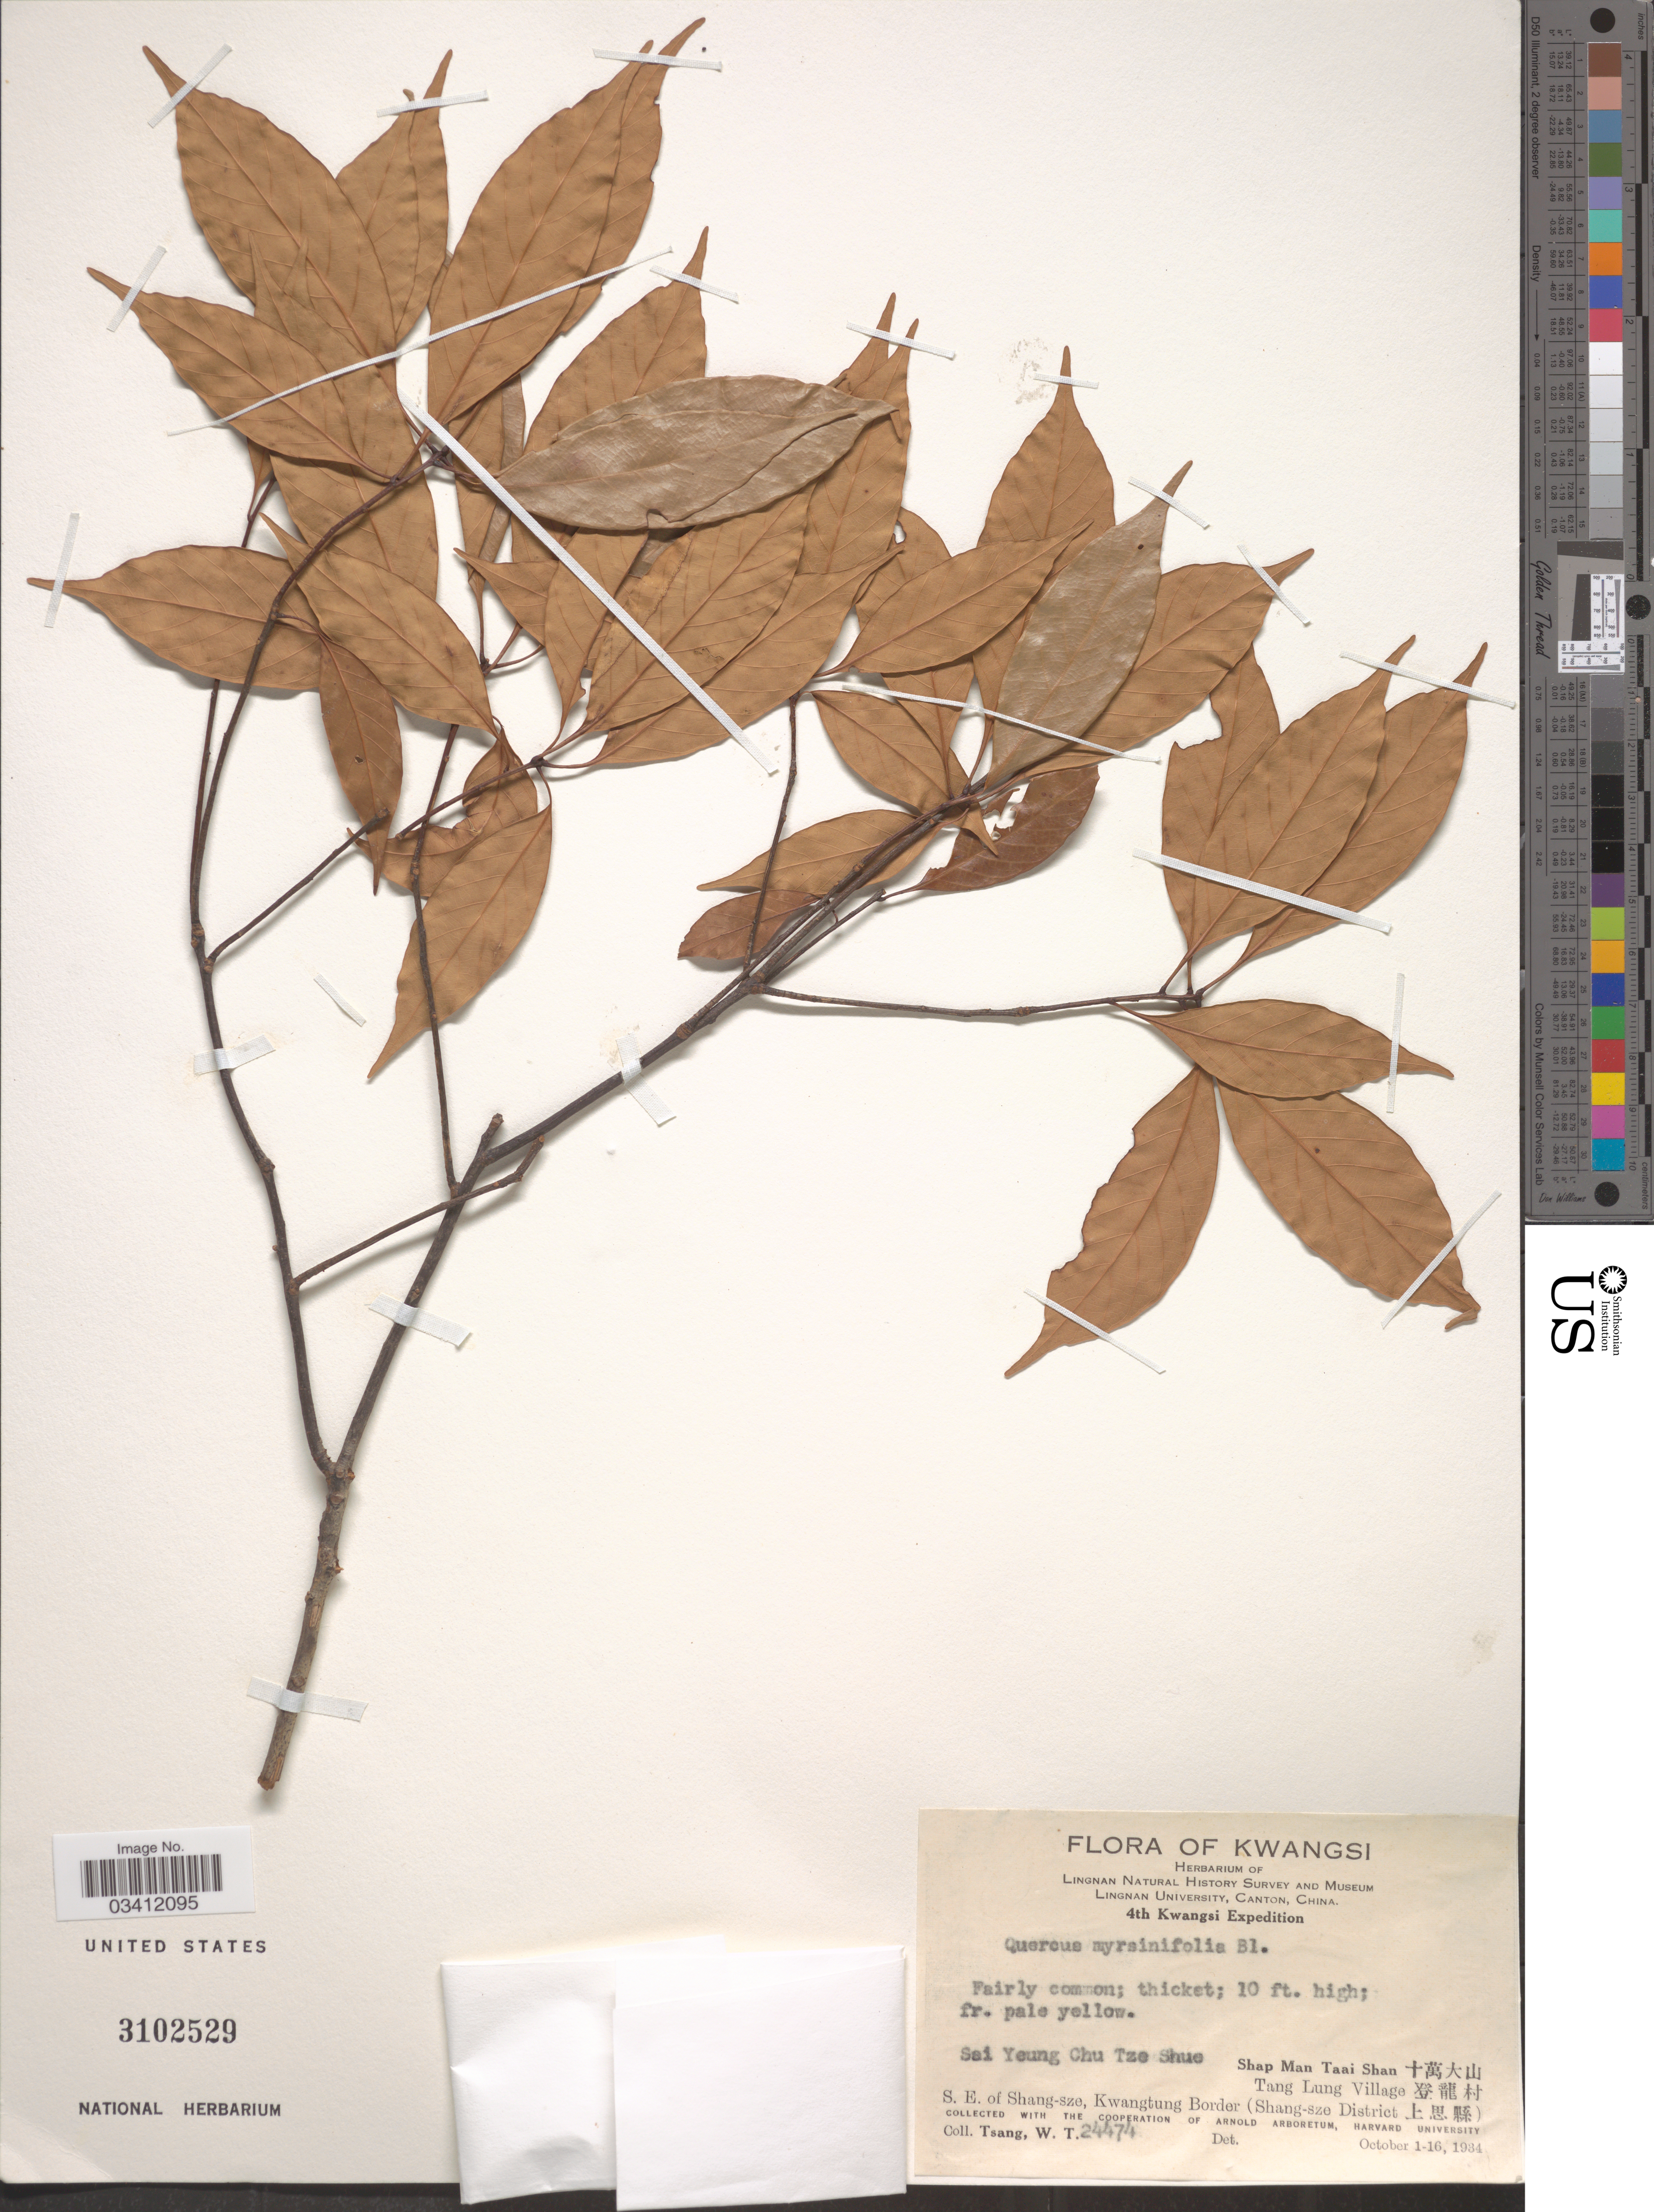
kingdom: Plantae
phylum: Tracheophyta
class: Magnoliopsida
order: Fagales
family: Fagaceae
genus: Quercus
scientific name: Quercus myrsinifolia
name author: Blume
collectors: W. T. Tsang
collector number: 24474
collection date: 1934-10-01/1934-10-16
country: China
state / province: Guangxi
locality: Kwangsi. Sai Yeung Chu Tze Shue. Shap Man Taai Shan X, Tang Lung Village X, S.E. of Shang-sze, Kwangtung Border (Shang-sze District X).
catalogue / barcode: US 3102529